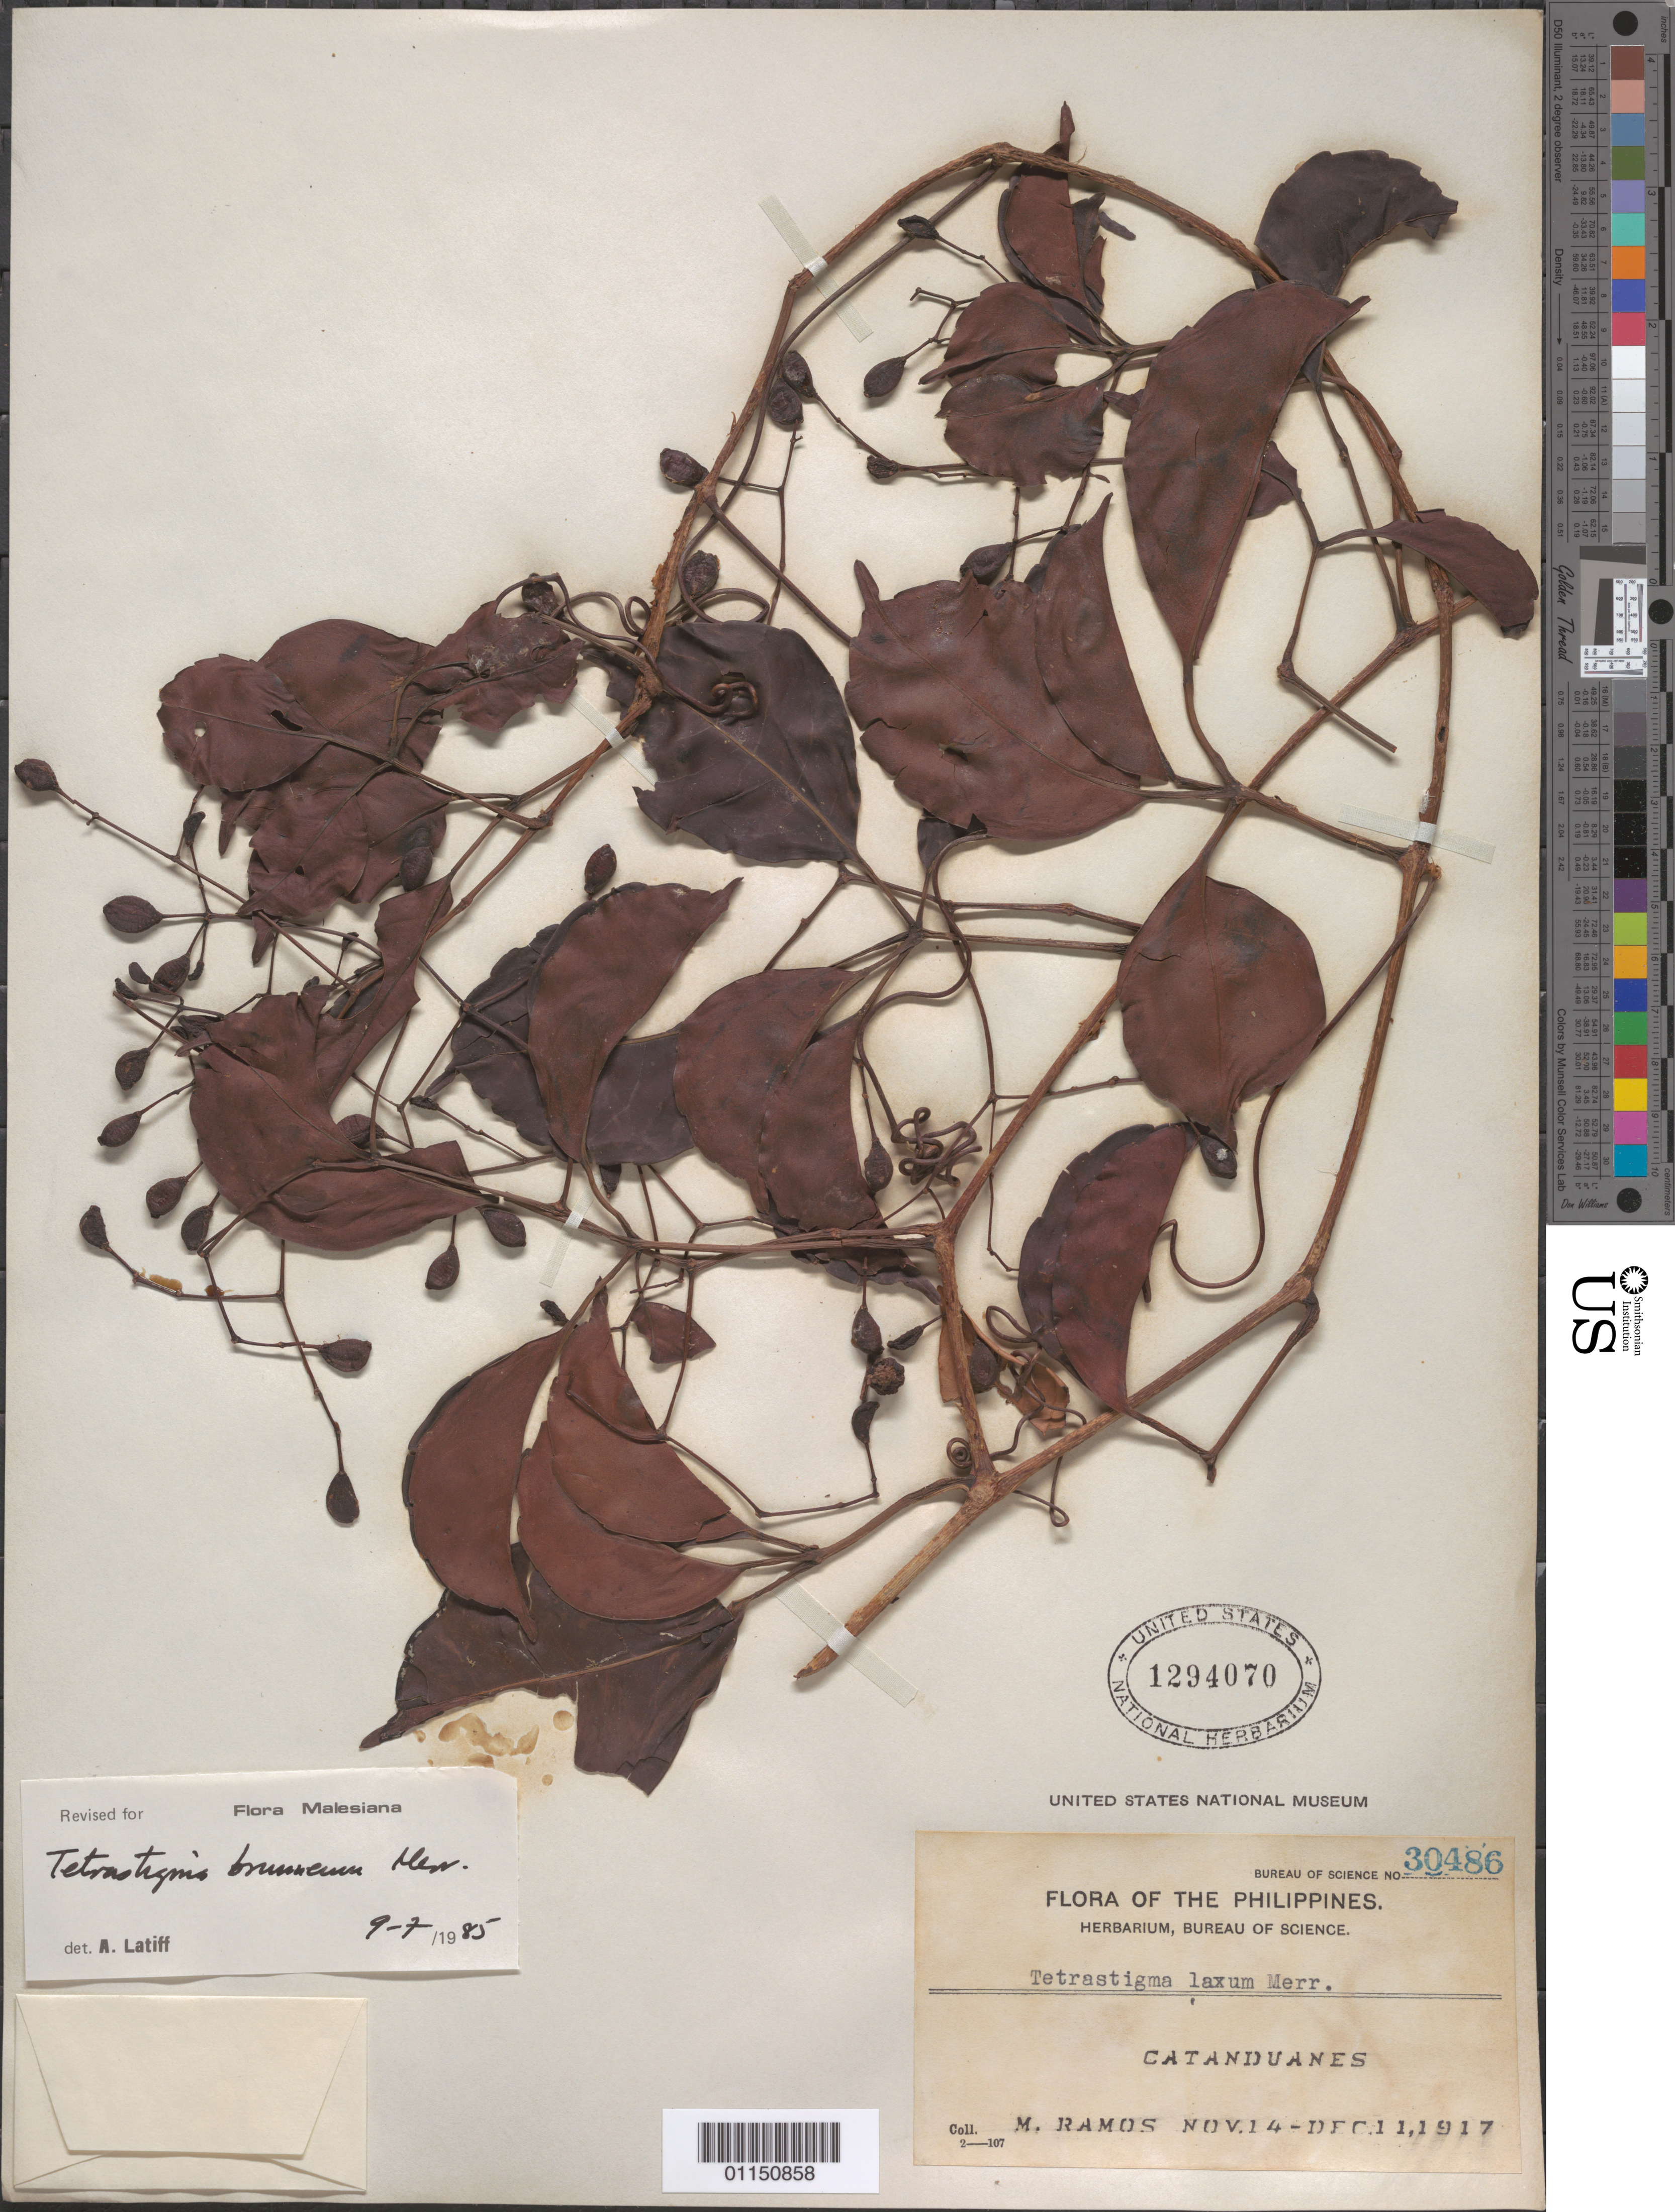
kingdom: Plantae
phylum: Tracheophyta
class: Magnoliopsida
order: Vitales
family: Vitaceae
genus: Tetrastigma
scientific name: Tetrastigma brunneum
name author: Merr.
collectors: M. Ramos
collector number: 30486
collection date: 1917-11-14/1917-12-11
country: Philippines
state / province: Bicol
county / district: Catanduanes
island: Catanduanes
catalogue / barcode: US 1294070